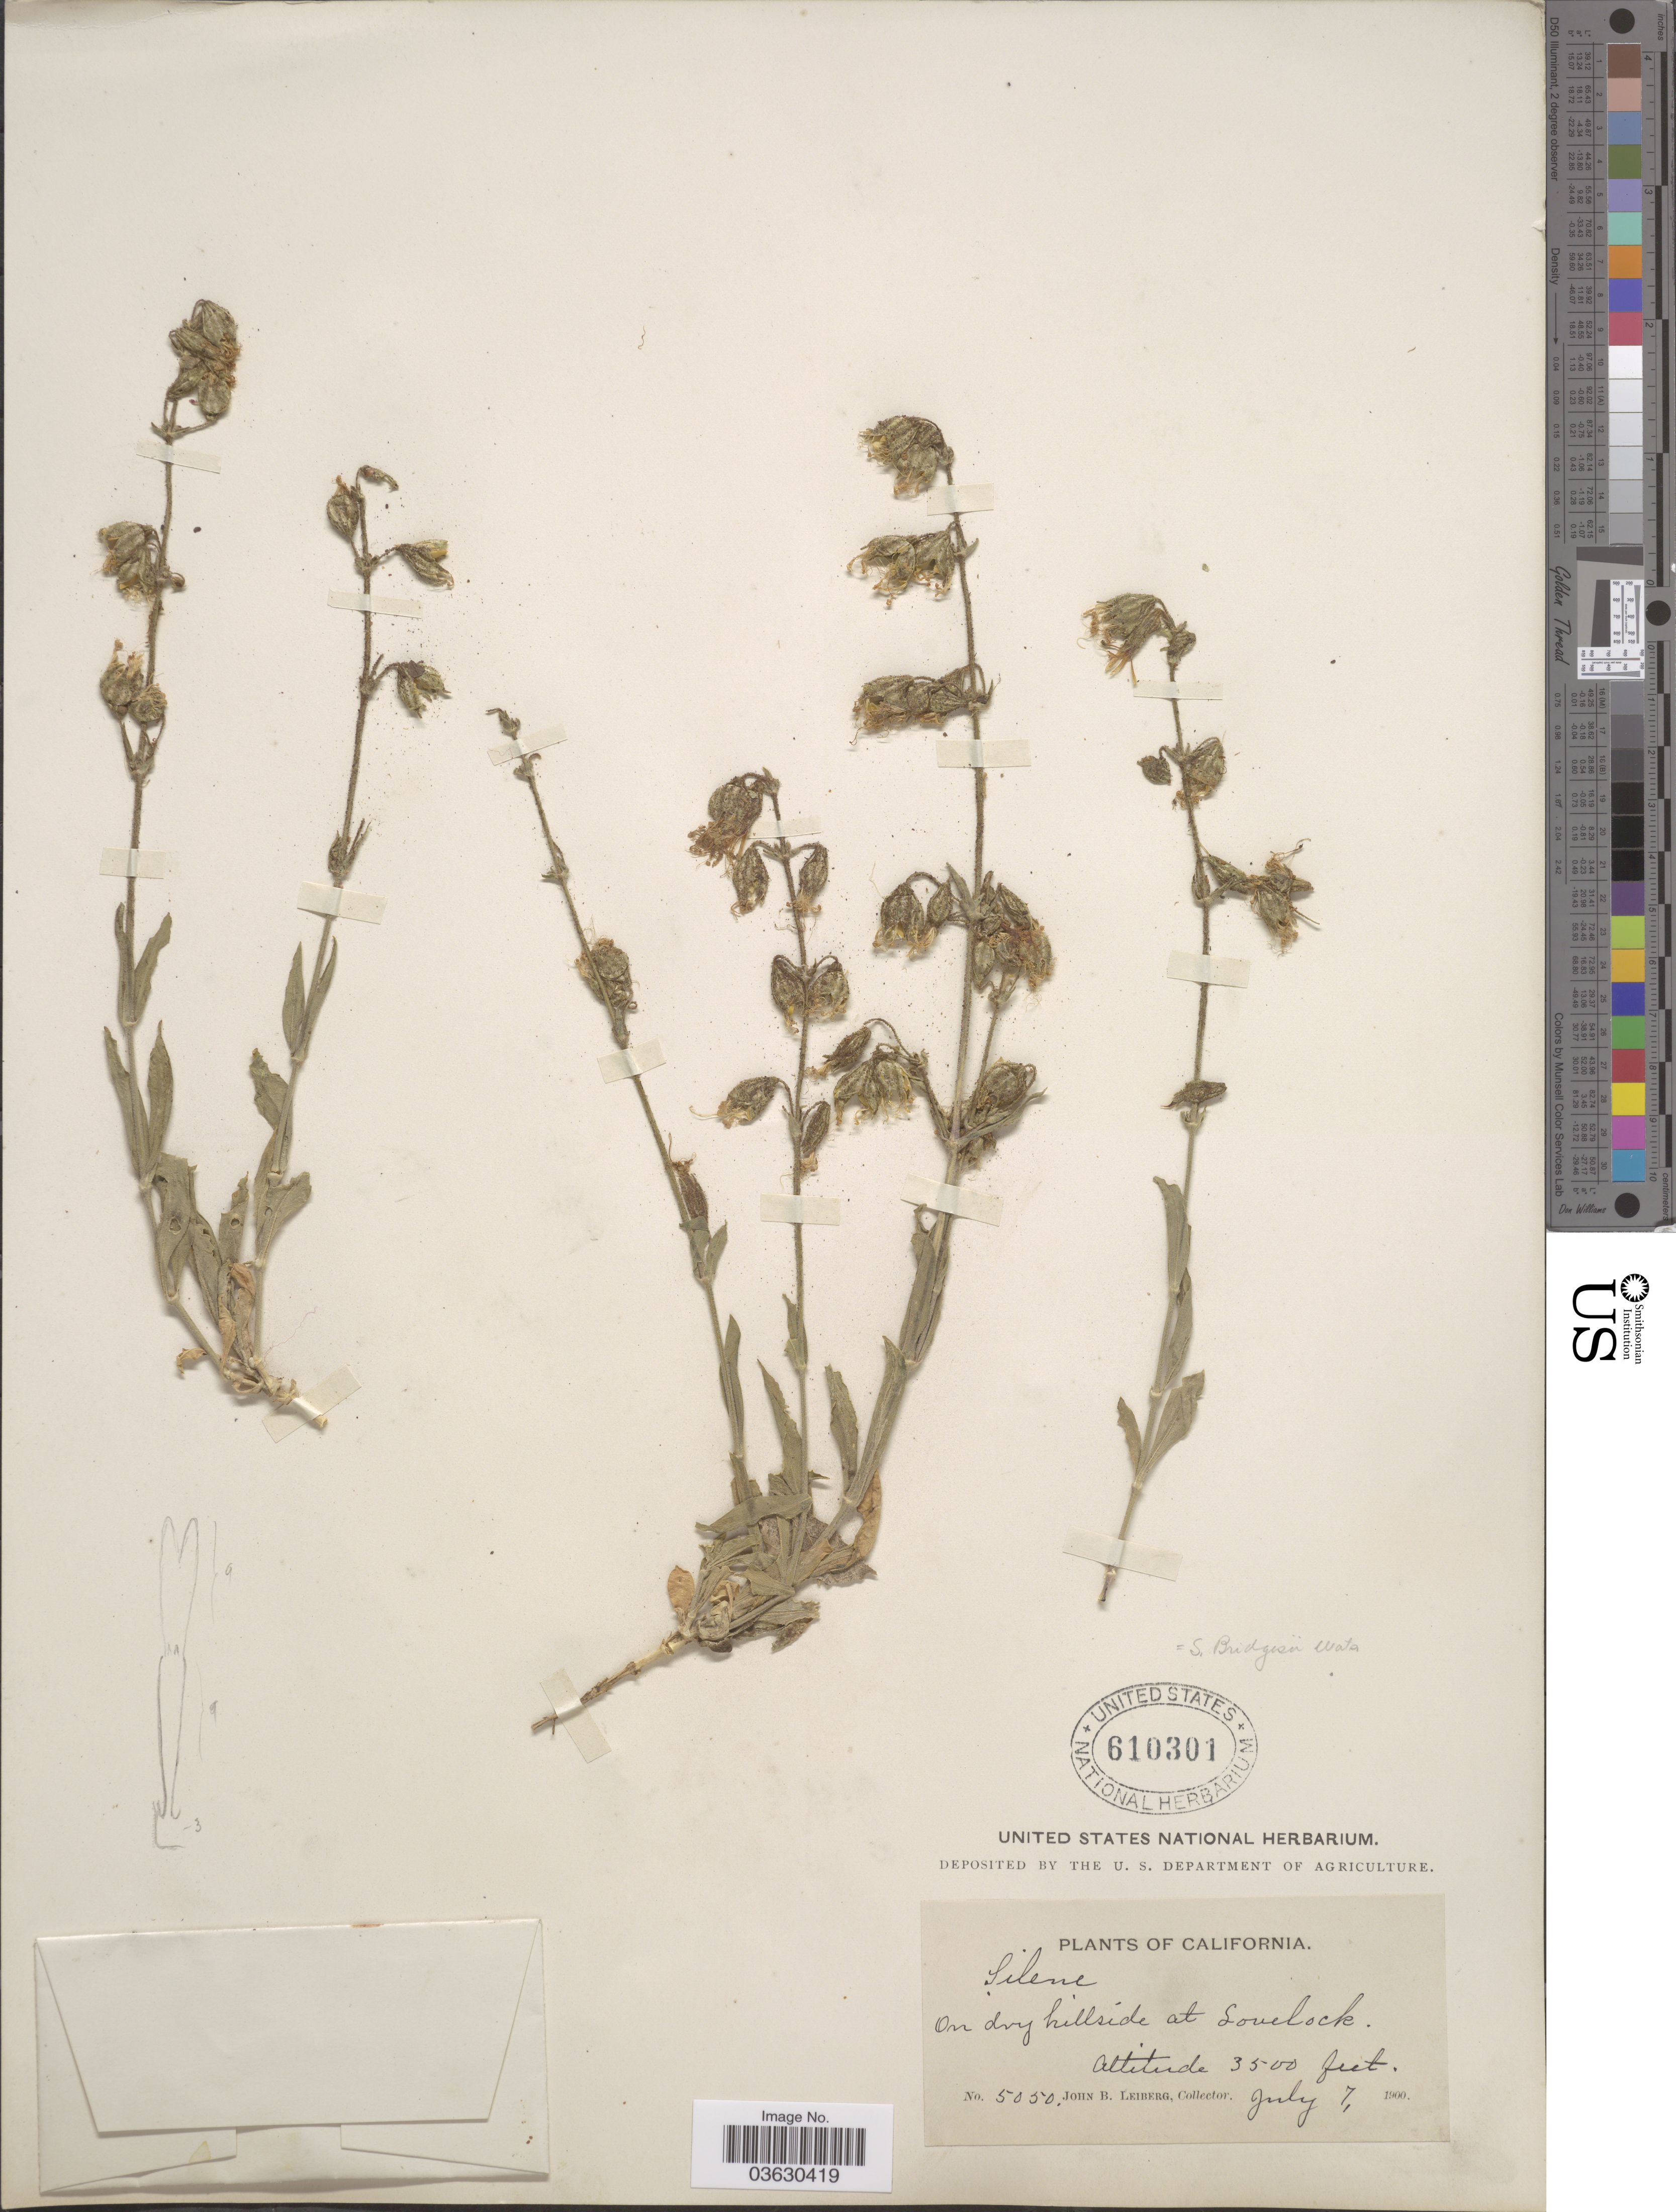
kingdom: Plantae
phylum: Tracheophyta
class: Magnoliopsida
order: Caryophyllales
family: Caryophyllaceae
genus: Silene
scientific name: Silene bridgesii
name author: Rohrb.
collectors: J. B. Leiberg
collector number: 5050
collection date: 1900-07-07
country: United States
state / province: California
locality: On dry hillside at Lovelock.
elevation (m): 1067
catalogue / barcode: US 610301